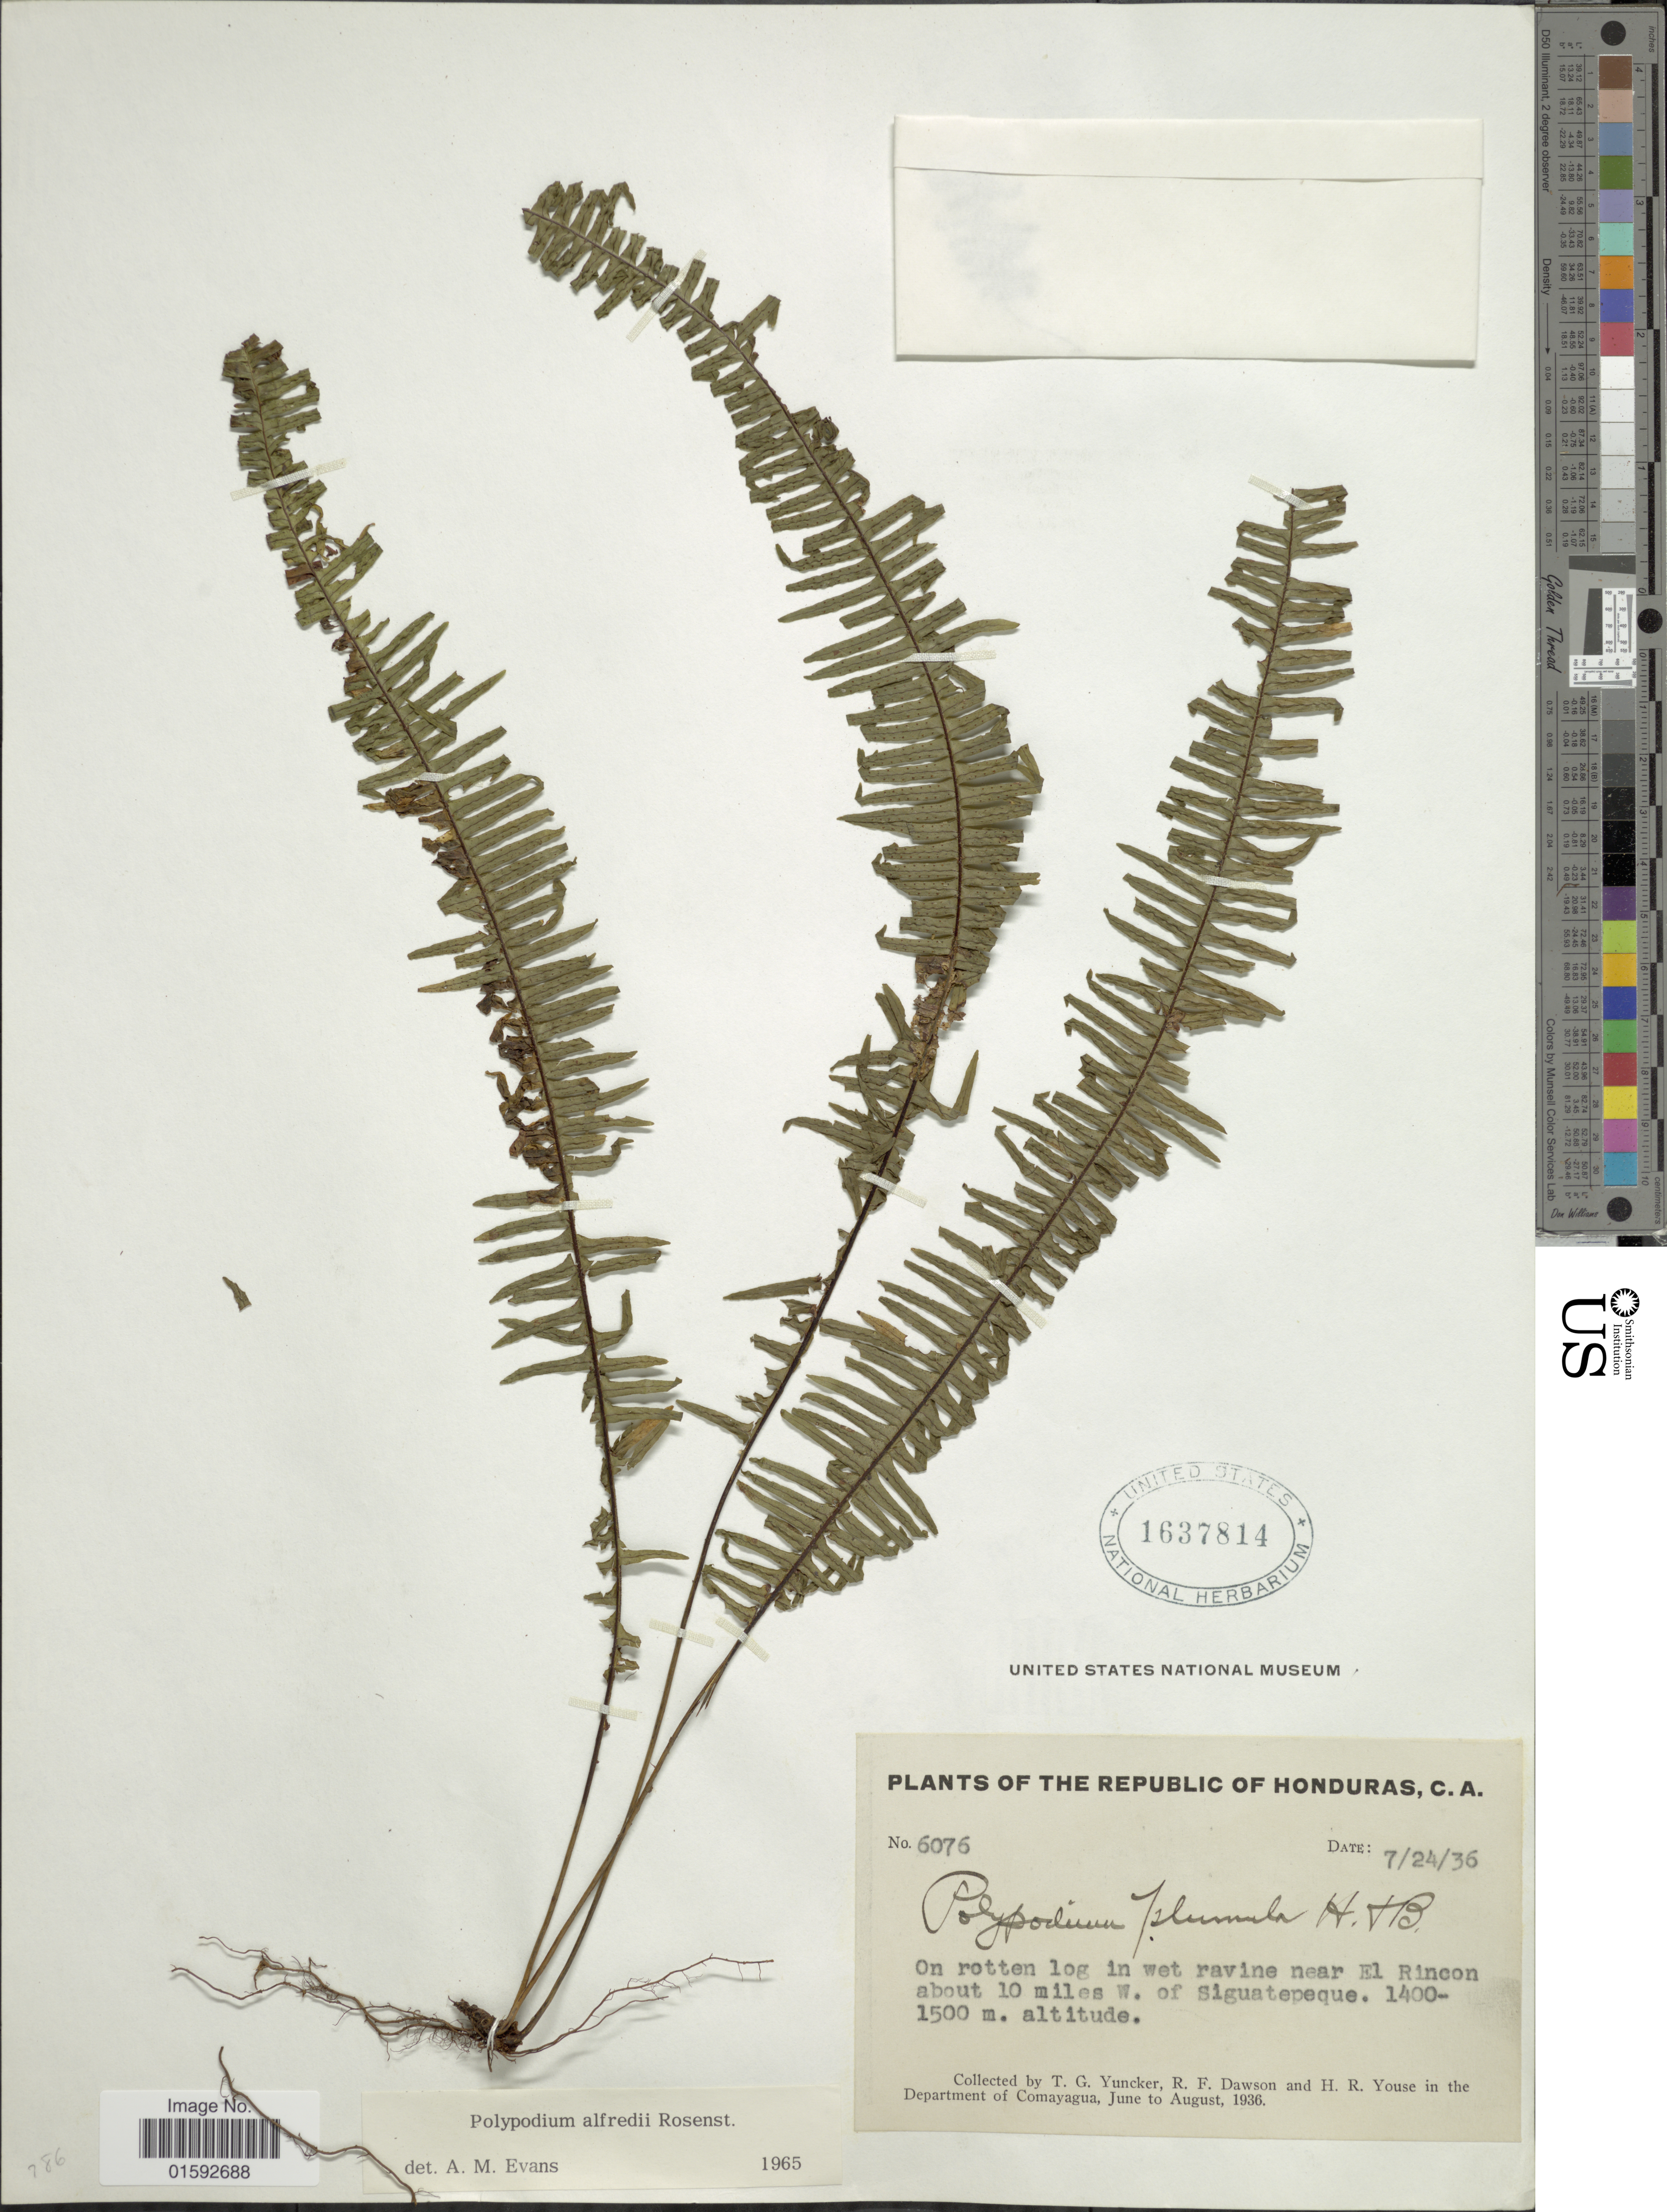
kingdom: Plantae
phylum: Tracheophyta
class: Polypodiopsida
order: Polypodiales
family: Polypodiaceae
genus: Pecluma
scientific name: Pecluma alfredii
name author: (Rosenst.) M.G. Price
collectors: T. G. Yuncker, R. F. Dawson & H. Youse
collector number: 6076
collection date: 1936-07-24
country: Honduras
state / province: Comayagua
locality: On rotten log in wet ravine near El Rincon about 10 miles W. of Siguatepeque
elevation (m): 1400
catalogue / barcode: US 1637814